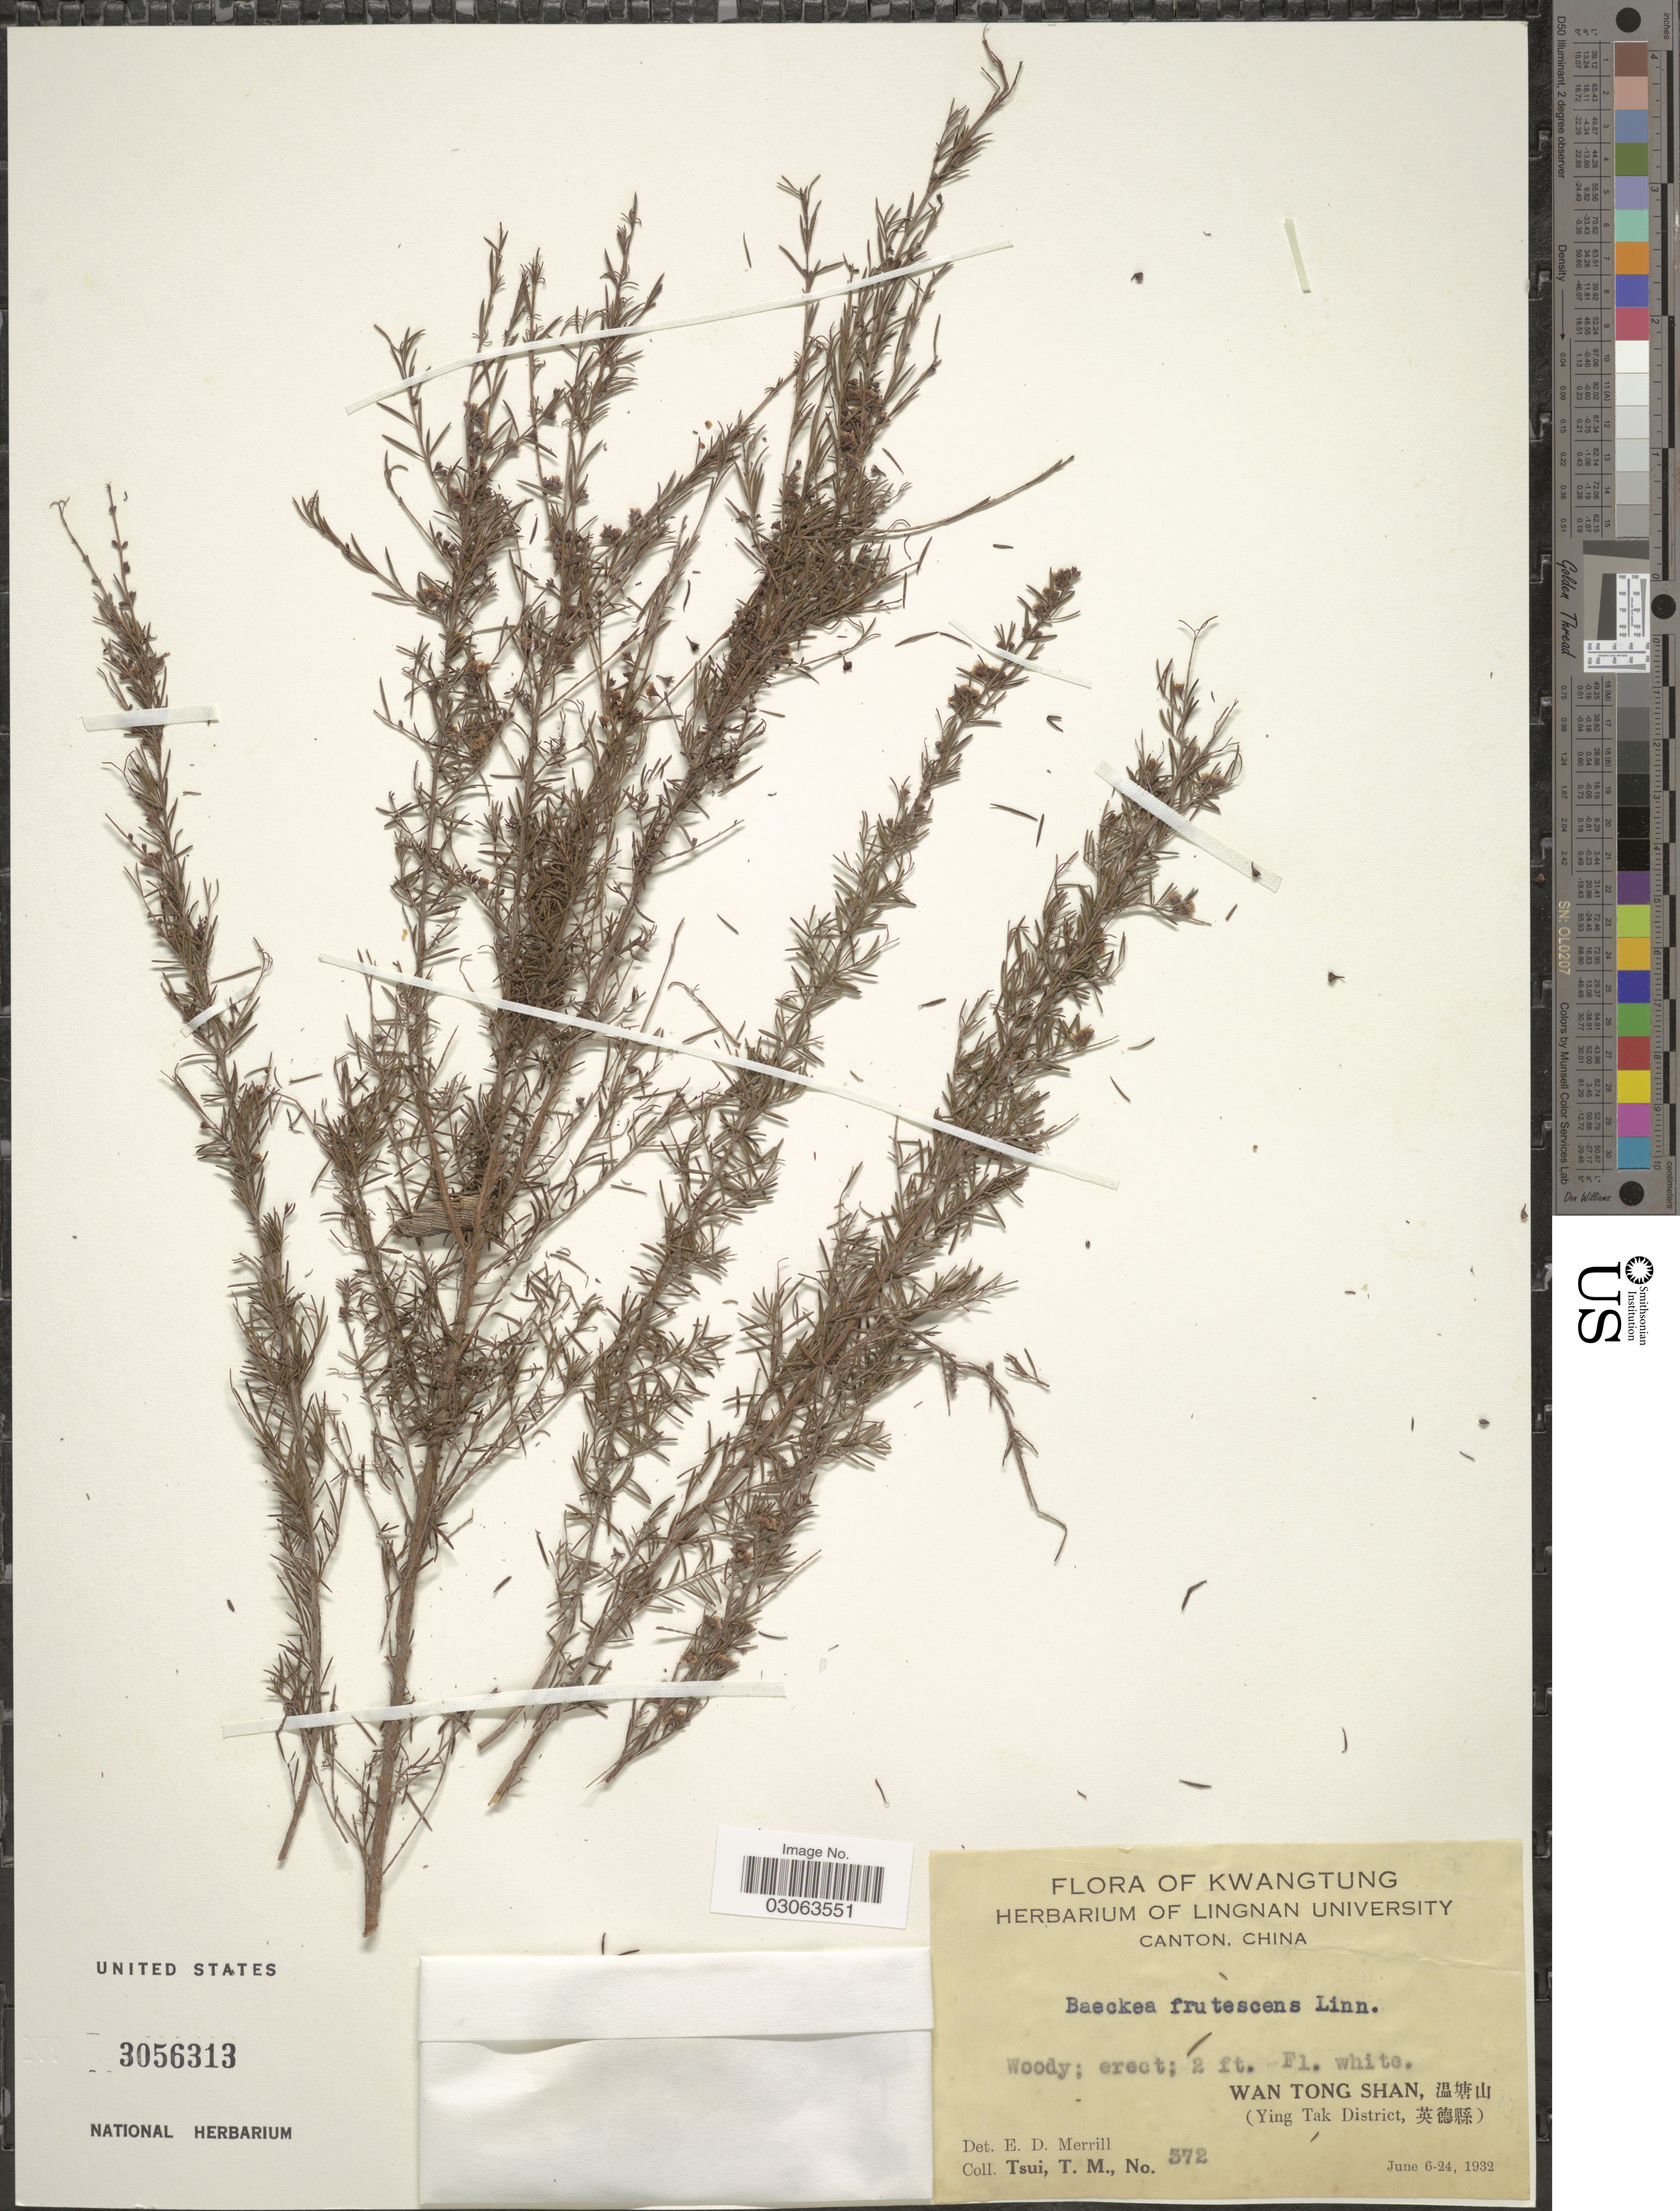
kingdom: Plantae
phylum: Tracheophyta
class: Magnoliopsida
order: Myrtales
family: Myrtaceae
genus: Baeckea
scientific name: Baeckea frutescens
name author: L.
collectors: T. Tsui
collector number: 372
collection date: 1932-06-06/1932-06-24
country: China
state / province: Guangdong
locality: Kwangtung. Wan Tong Shan, (Ying Tak District).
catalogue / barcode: US 3056313